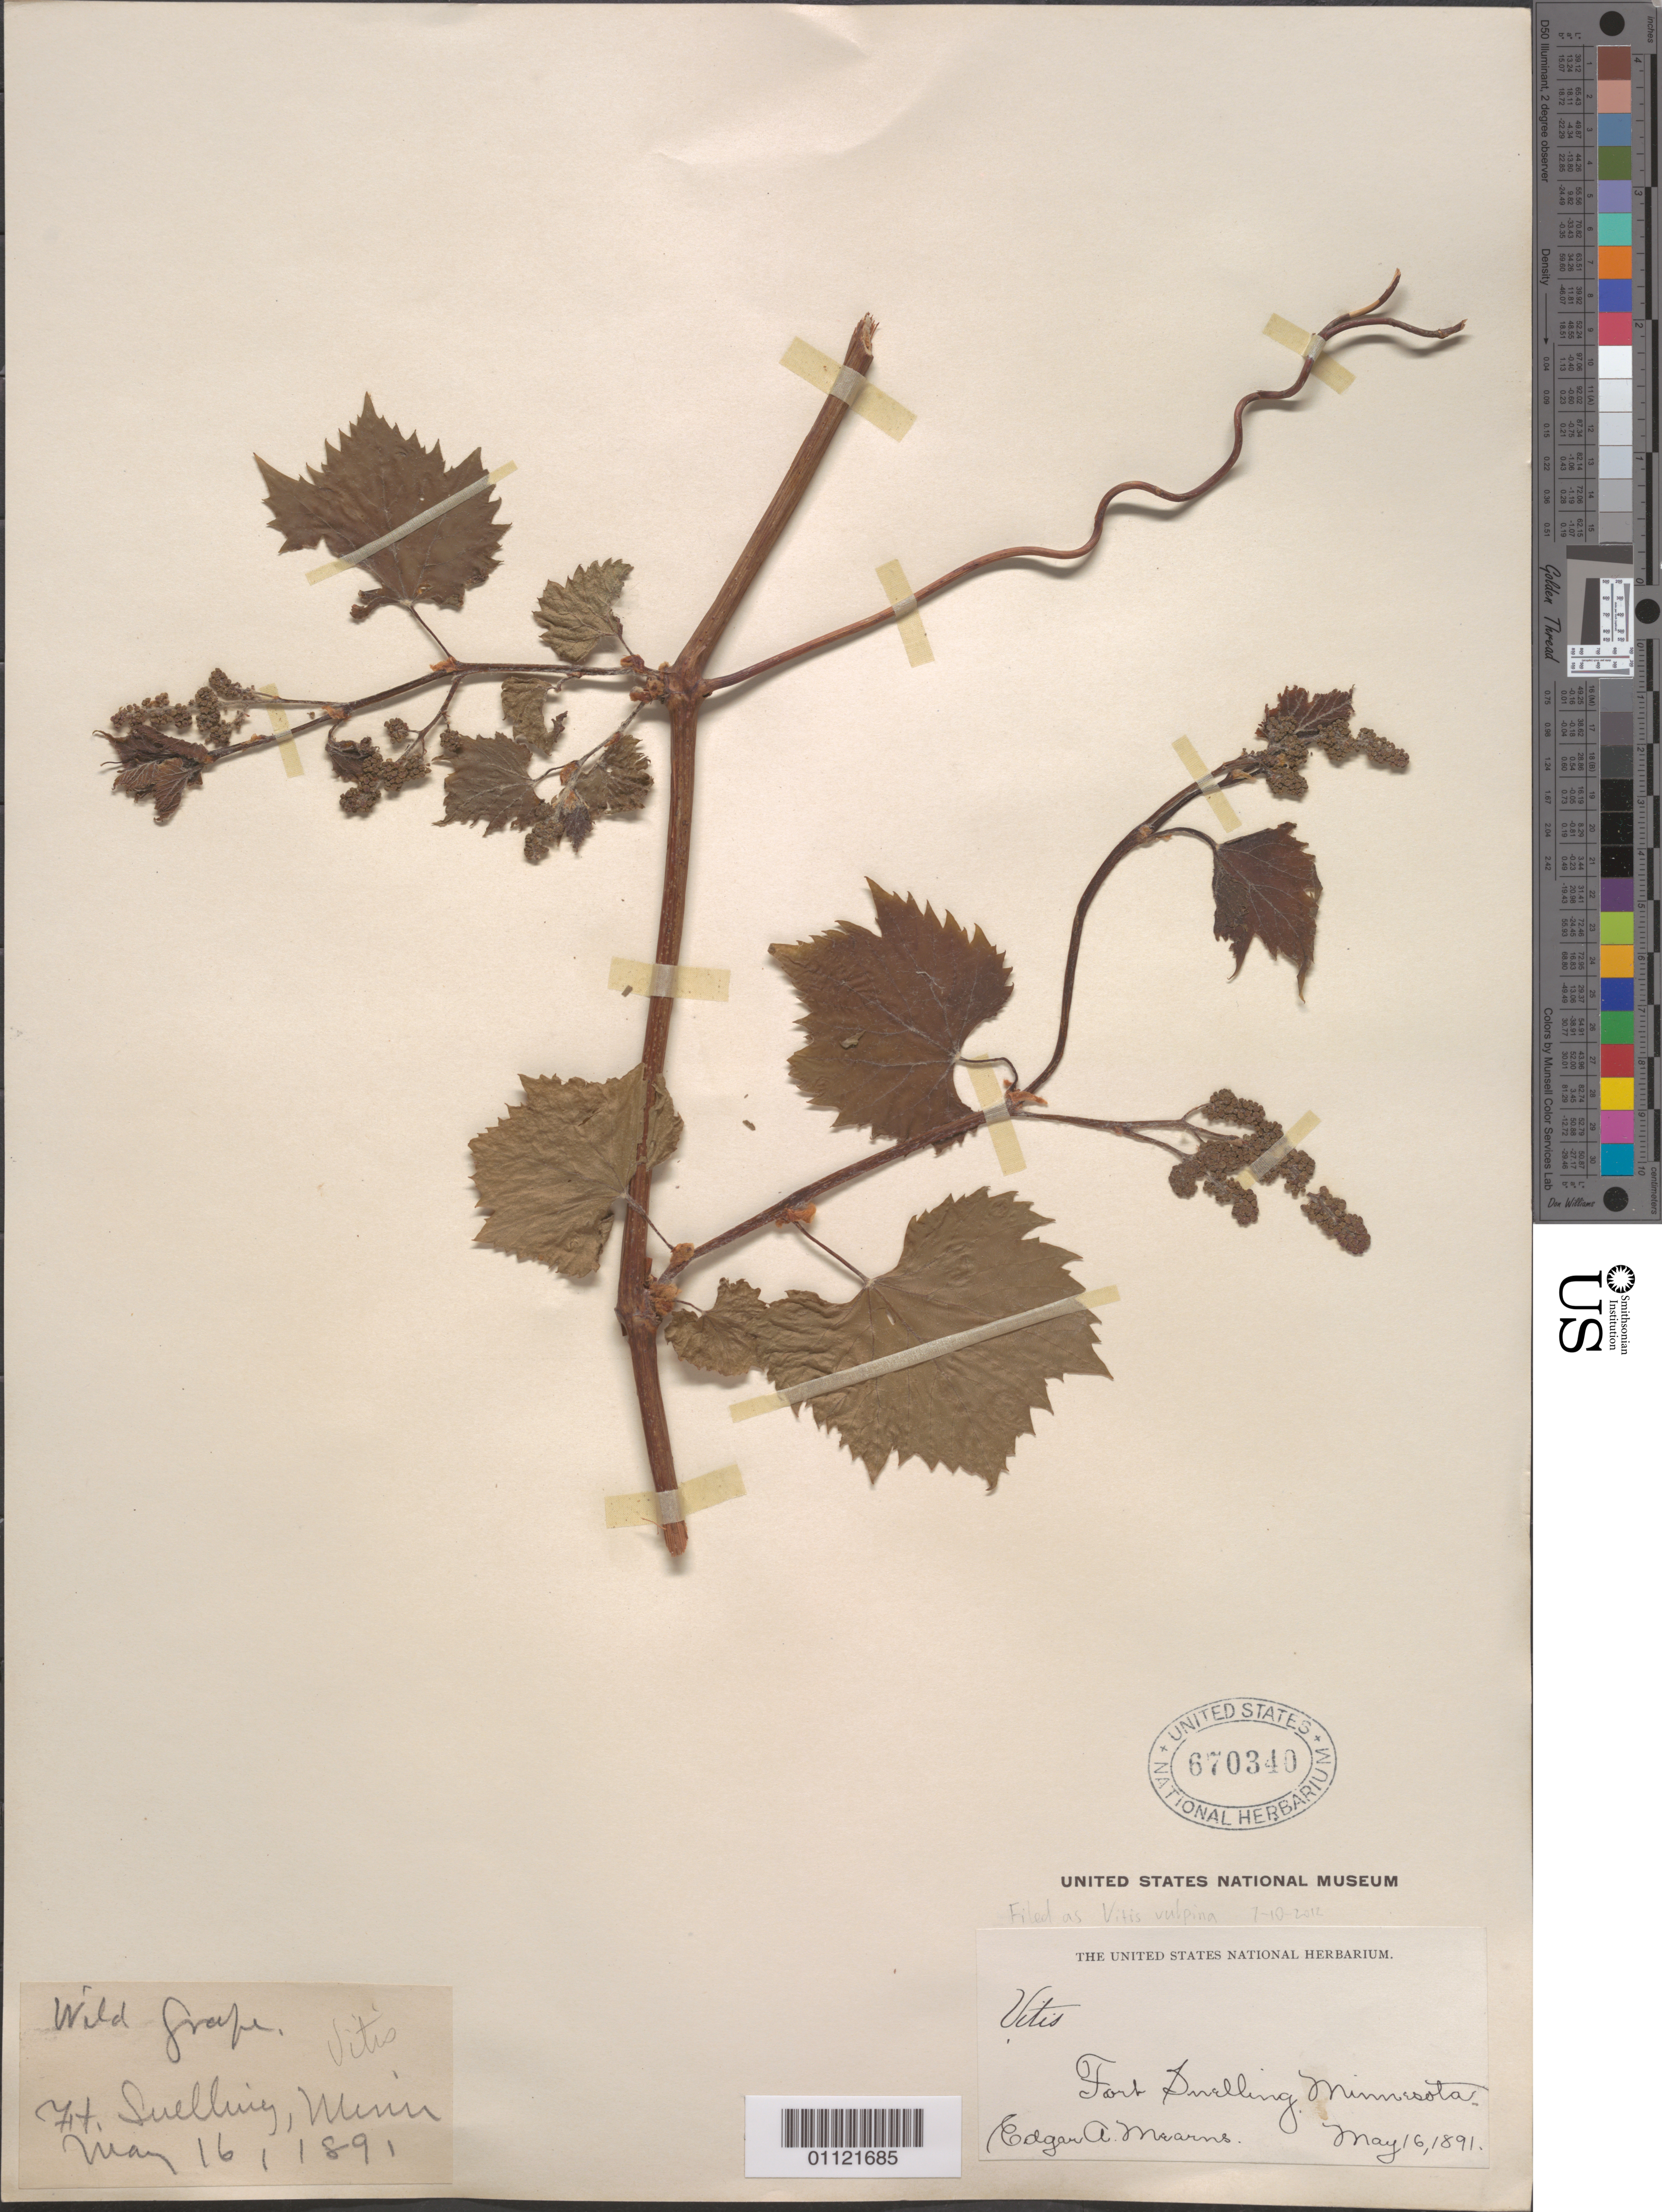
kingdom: Plantae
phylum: Tracheophyta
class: Magnoliopsida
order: Vitales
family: Vitaceae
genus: Vitis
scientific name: Vitis vulpina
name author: L.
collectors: E. Mearne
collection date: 1891-05-16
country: United States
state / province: Minnesota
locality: Fort Dwelling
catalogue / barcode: US 670340